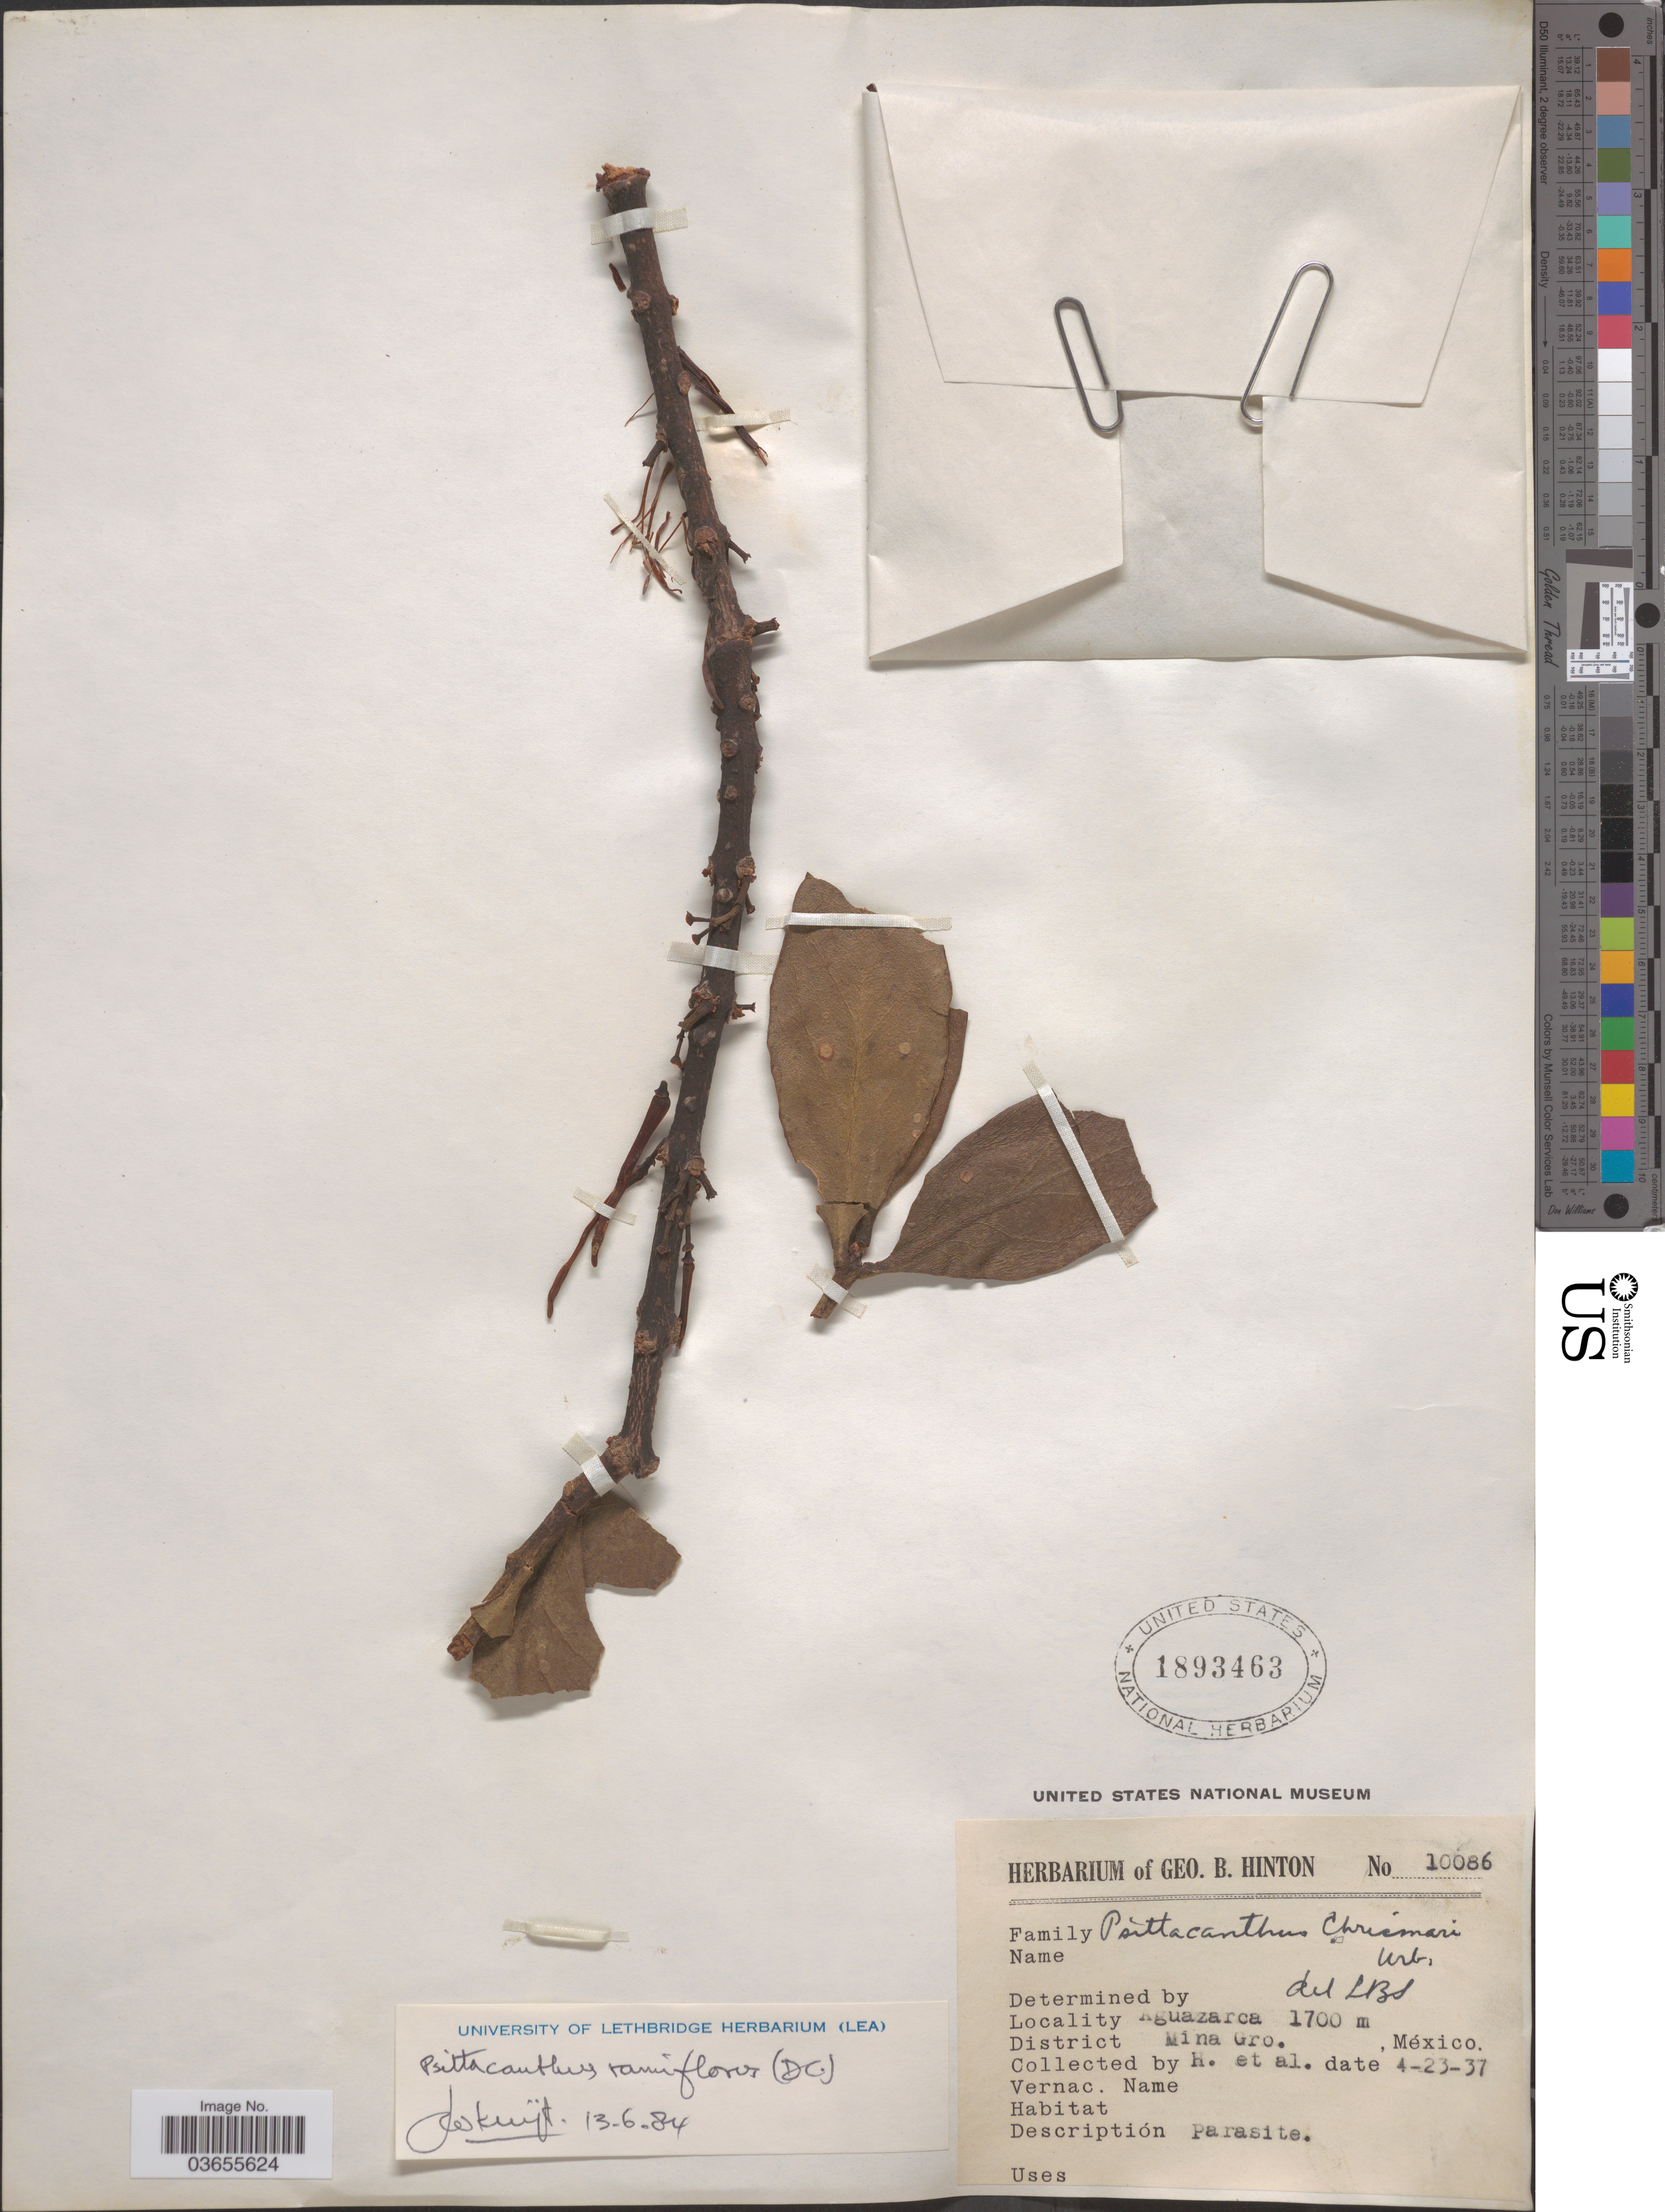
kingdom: Plantae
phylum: Tracheophyta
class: Magnoliopsida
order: Santalales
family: Loranthaceae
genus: Psittacanthus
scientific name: Psittacanthus ramiflorus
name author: (Moc. & Sessé ex DC.) G. Don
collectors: G. B. Hinton & et al.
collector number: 10086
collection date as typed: Transcribed d/m/y: 23/4/37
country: Mexico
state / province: Guerrero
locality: Aguazarca. District Mina.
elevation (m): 1700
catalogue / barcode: US 1893463